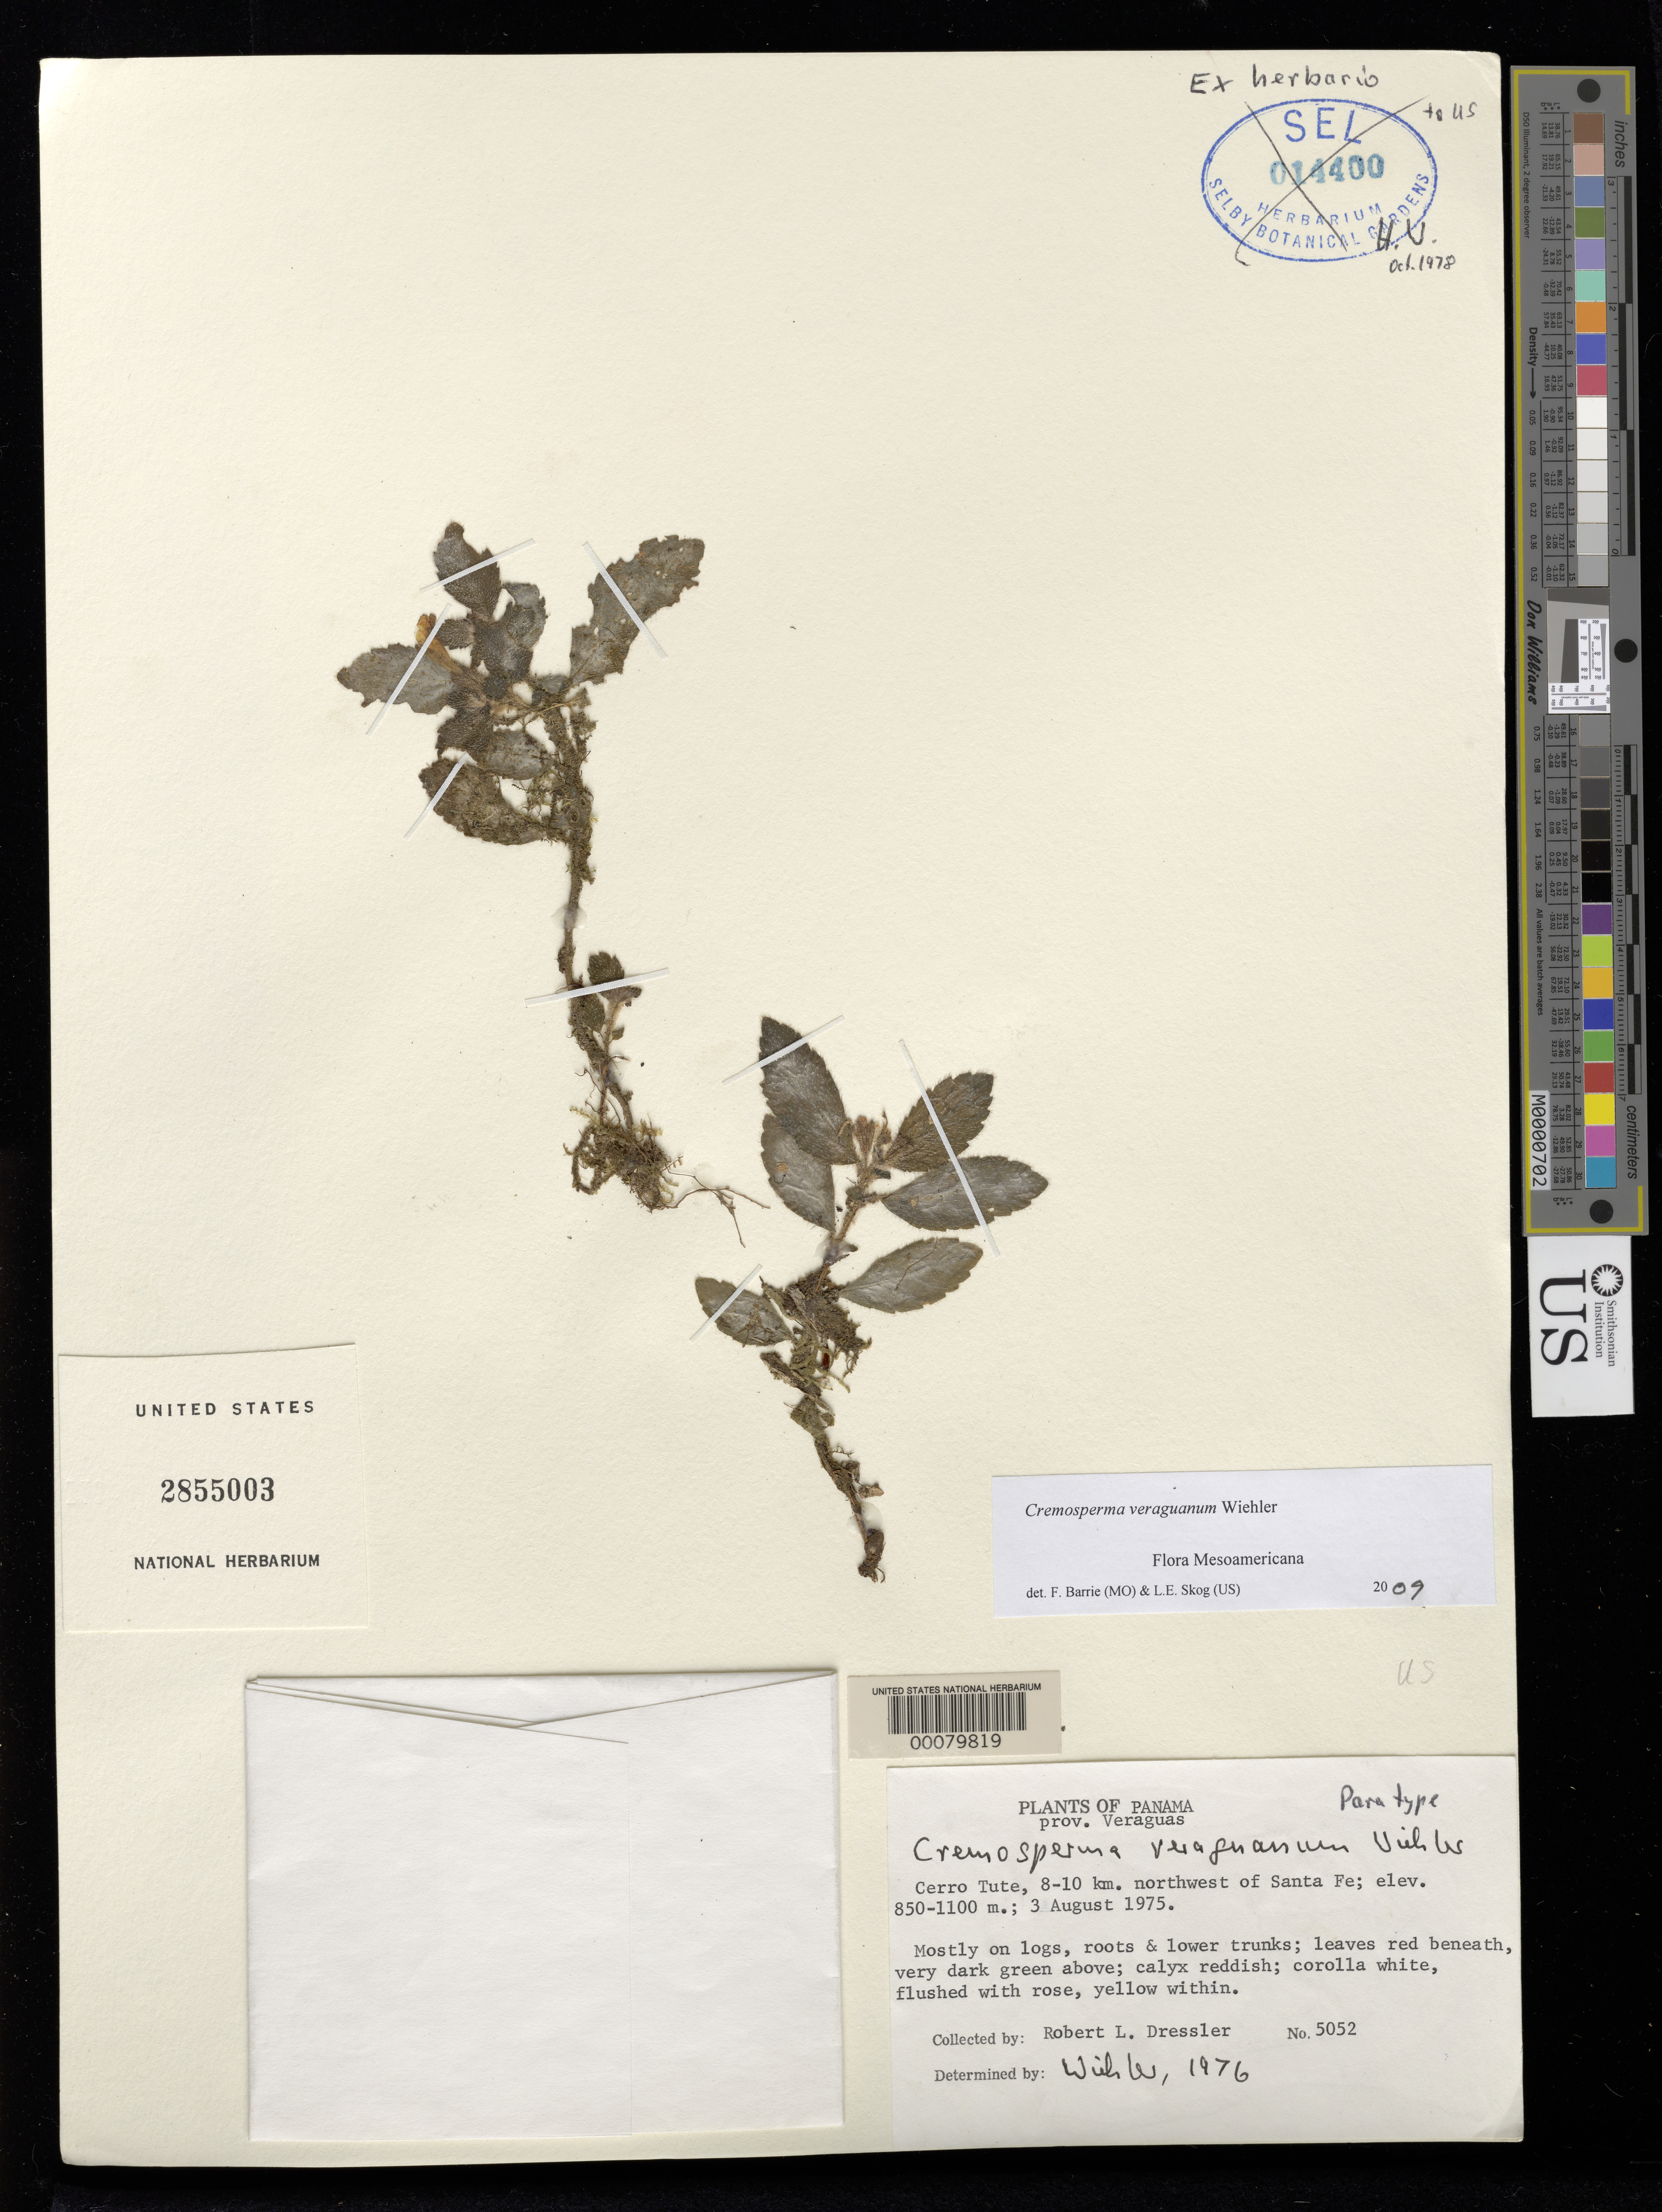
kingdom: Plantae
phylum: Tracheophyta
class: Magnoliopsida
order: Lamiales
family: Gesneriaceae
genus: Cremosperma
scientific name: Cremosperma veraguanum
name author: Wiehler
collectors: R. Dressler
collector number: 5052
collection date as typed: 03 Aug 1975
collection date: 1975-08-03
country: Panama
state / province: Veraguas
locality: Cerro Tute, 8-10 km NW of Santa Fe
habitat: Mostly on logs, roots and lower trunks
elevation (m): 850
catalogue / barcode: US 2855003